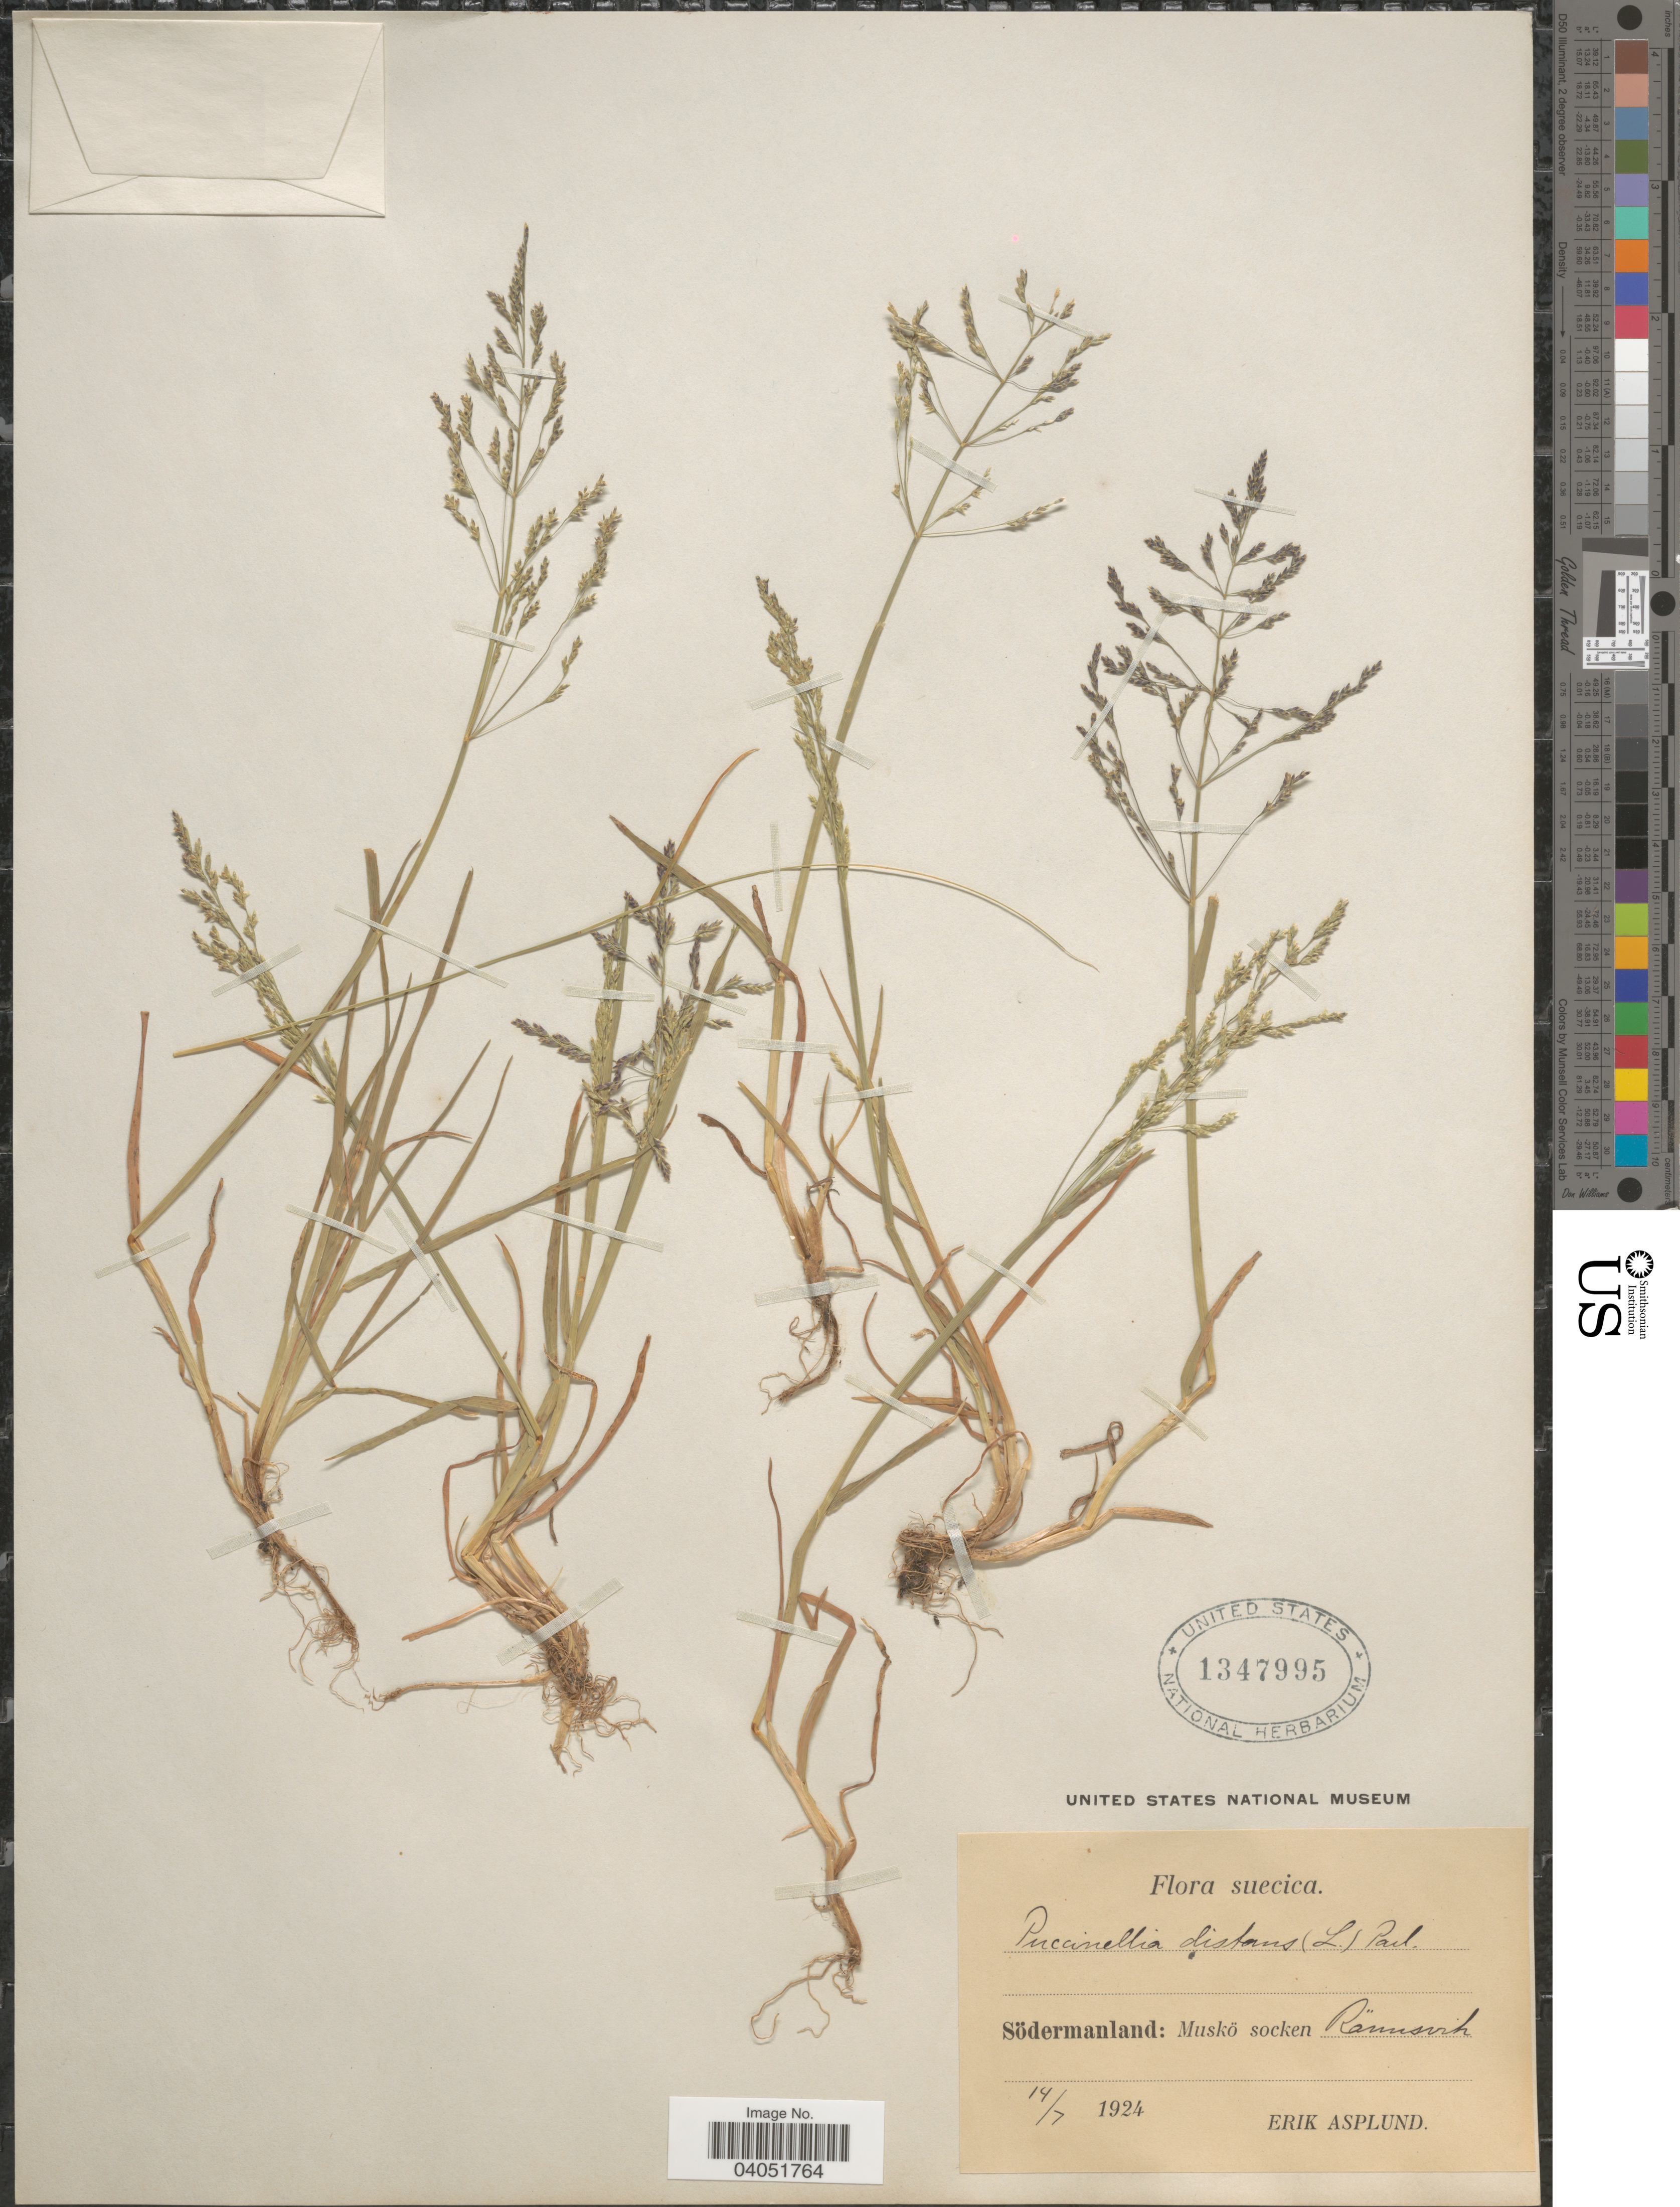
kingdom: Plantae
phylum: Tracheophyta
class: Liliopsida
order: Poales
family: Poaceae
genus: Puccinellia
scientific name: Puccinellia distans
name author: (Jacq.) Parl.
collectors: E. Asplund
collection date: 1924-07-14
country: Sweden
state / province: Sodermanland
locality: Suecica. Södermanland: Muskö socken Rämsvik.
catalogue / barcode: US 1347995